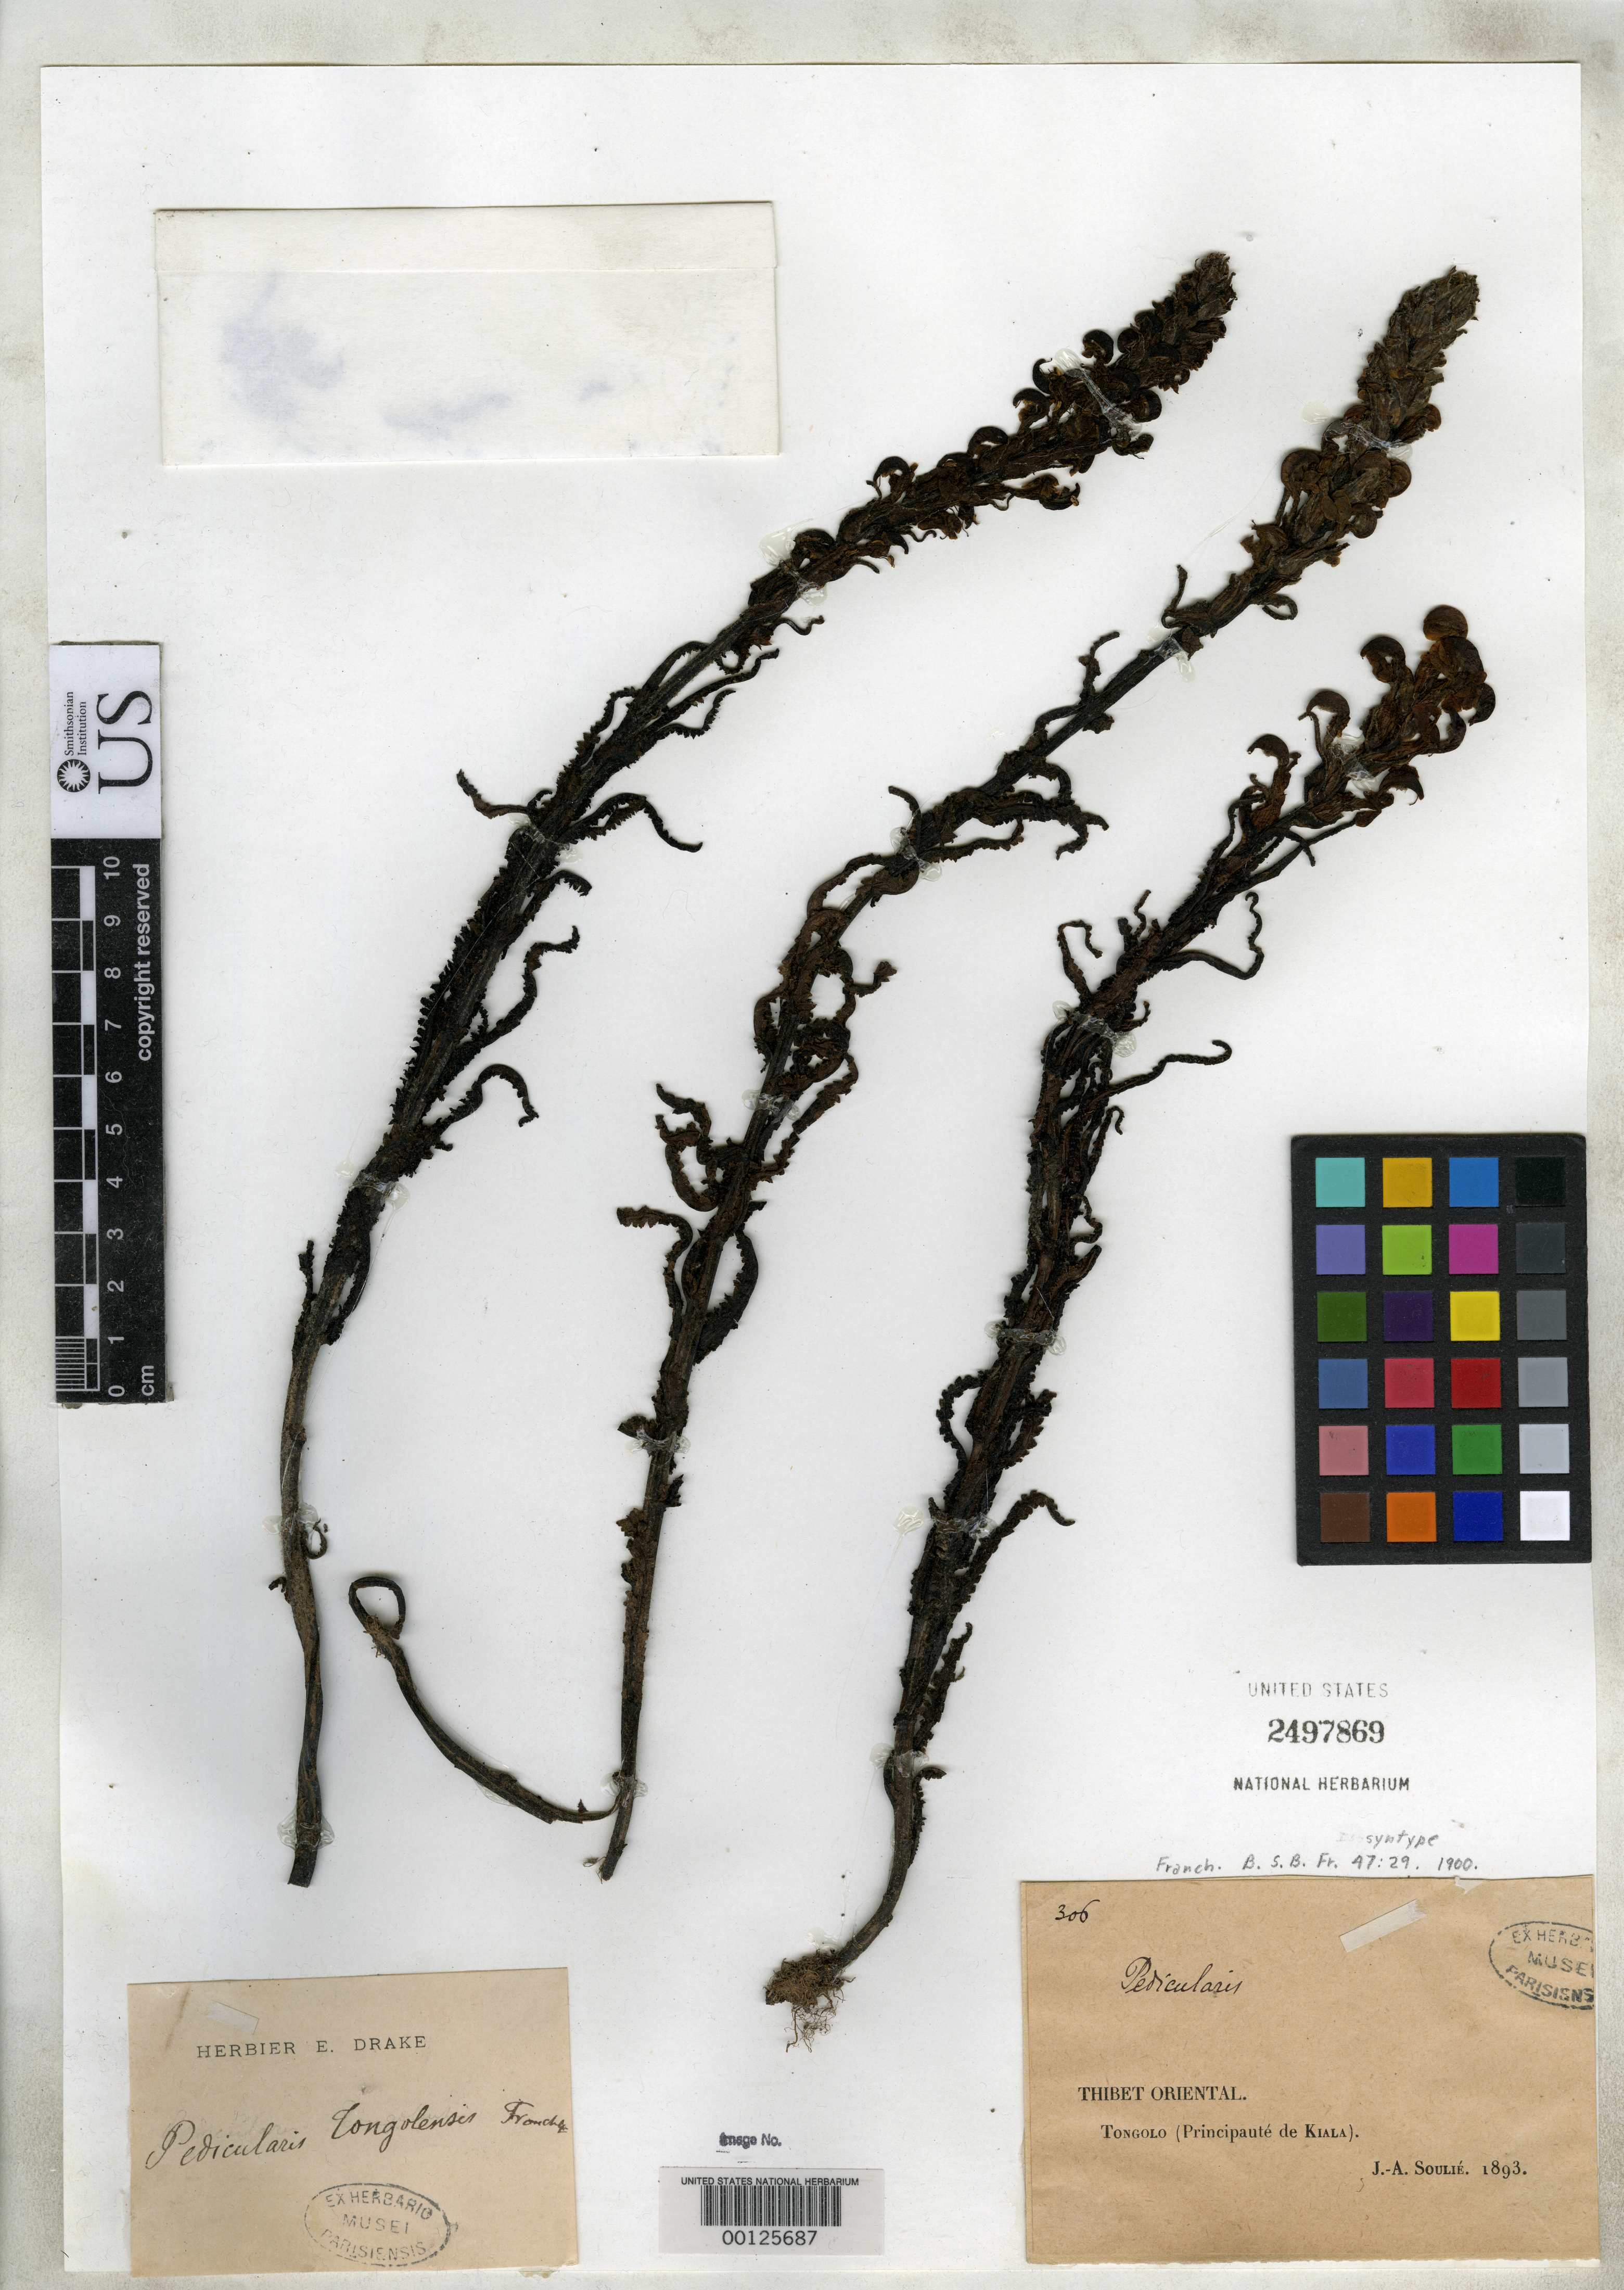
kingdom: Plantae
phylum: Tracheophyta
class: Magnoliopsida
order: Lamiales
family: Orobanchaceae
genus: Pedicularis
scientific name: Pedicularis tongolensis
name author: Franch.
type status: Syntype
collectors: J. Soulie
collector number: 306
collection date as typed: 1893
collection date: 1893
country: China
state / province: Xizang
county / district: Kiala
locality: Tongolo.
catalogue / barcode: US 2497869